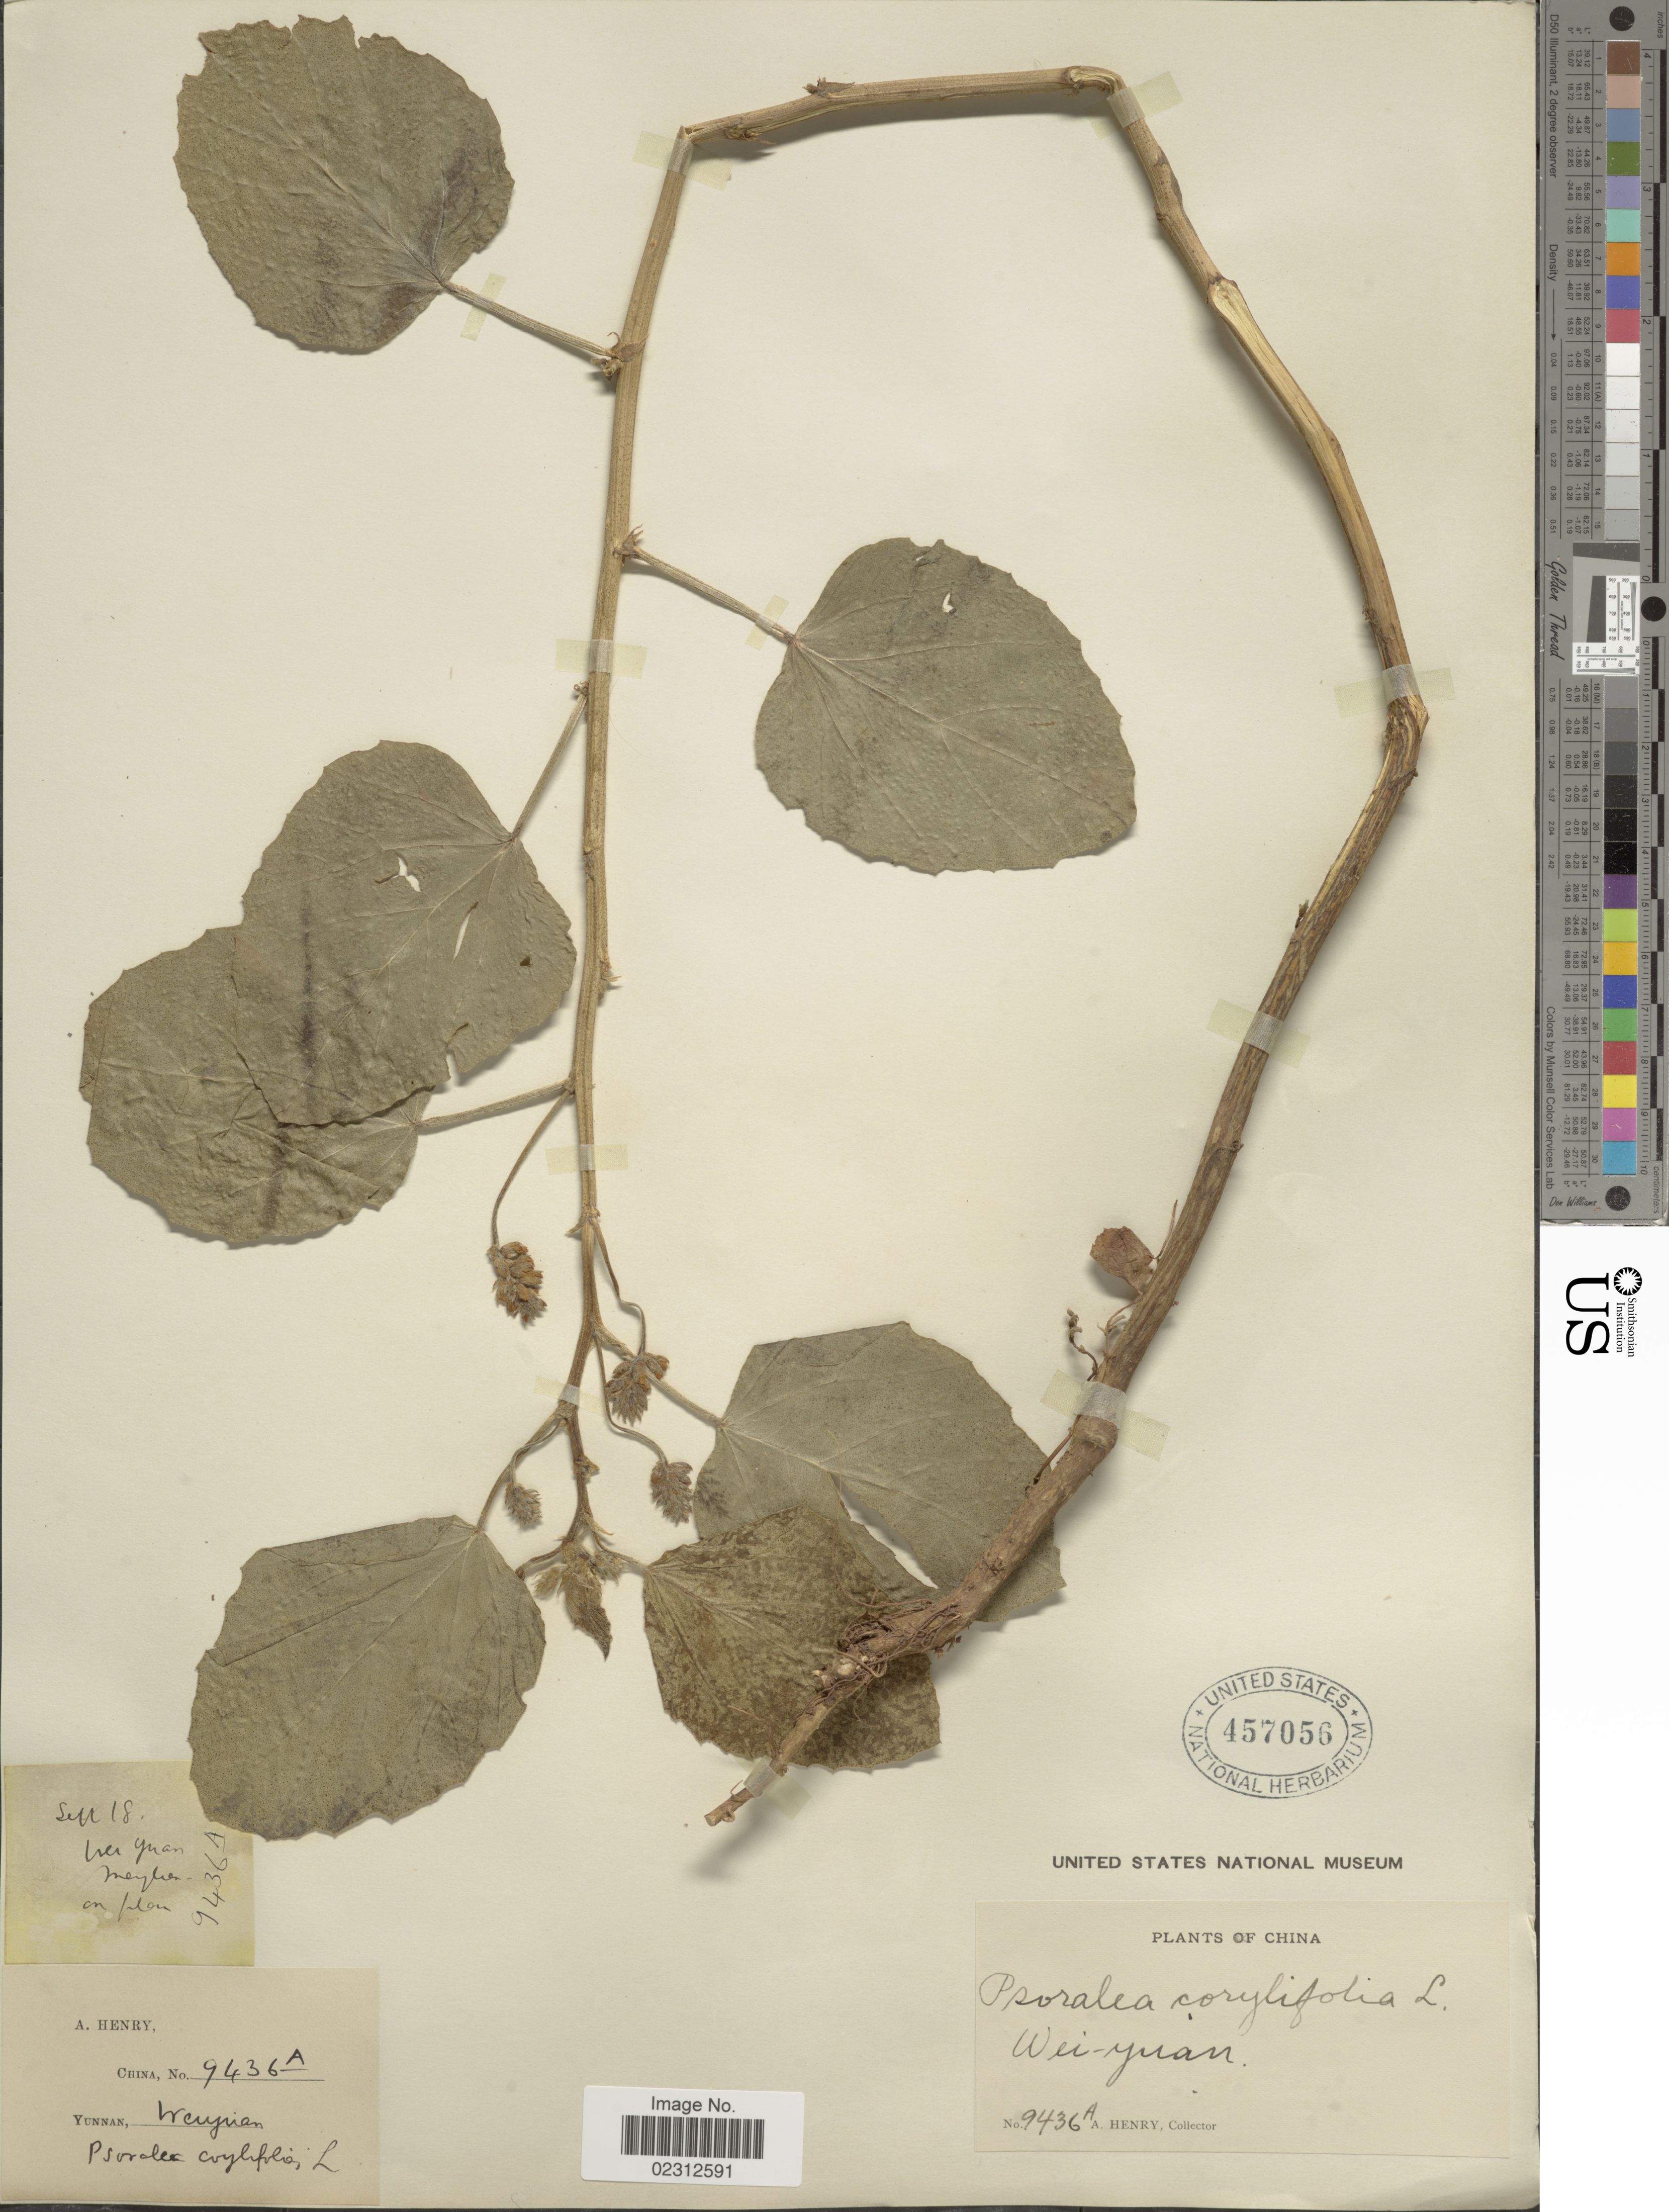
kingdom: Plantae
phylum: Tracheophyta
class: Magnoliopsida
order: Fabales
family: Fabaceae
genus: Cullen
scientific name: Cullen corylifolium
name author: Medik.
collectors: A. Henry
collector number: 9436 A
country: China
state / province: Yunnan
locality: Wei-Yuan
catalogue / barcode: US 457056